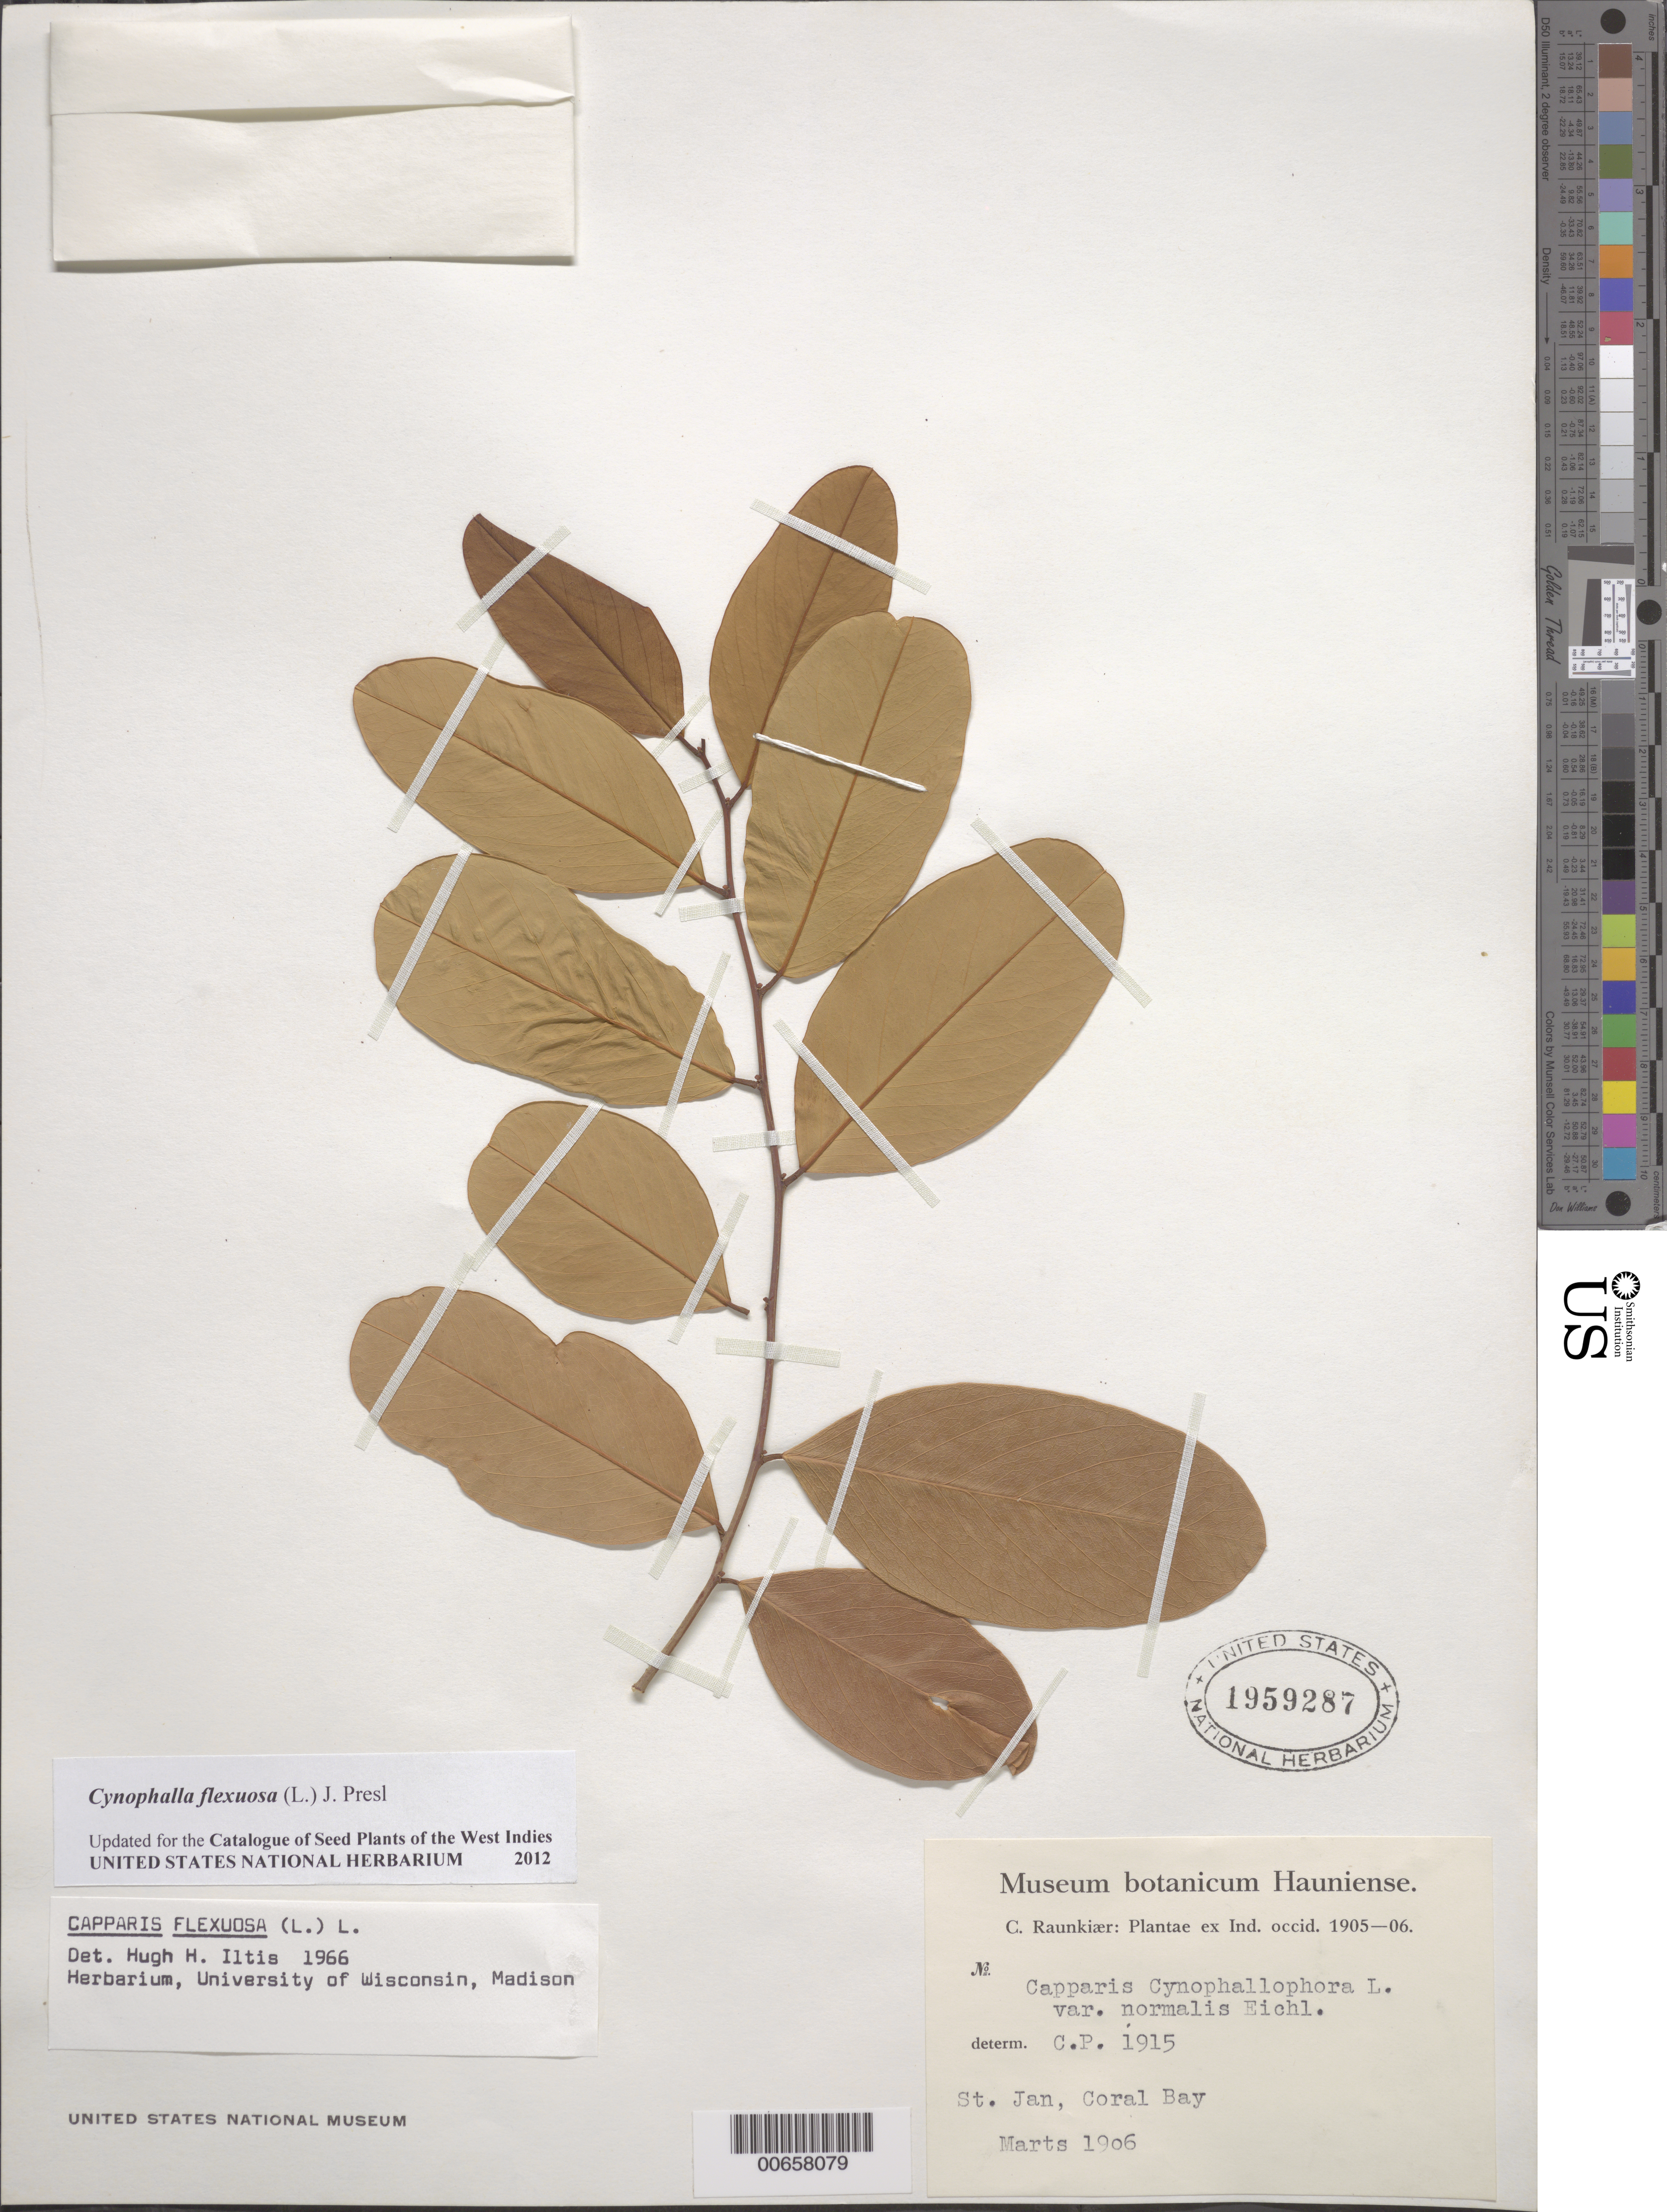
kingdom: Plantae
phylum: Tracheophyta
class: Magnoliopsida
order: Brassicales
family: Capparaceae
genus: Capparis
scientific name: Capparis flexuosa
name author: (L.) L.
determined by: Iltis, Hugh Hellmut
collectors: C. C. Raunkiaer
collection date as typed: Mar 1906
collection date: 1906-03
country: U.S. Virgin Islands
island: St. John Island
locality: Coral Bay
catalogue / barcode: US 1959287